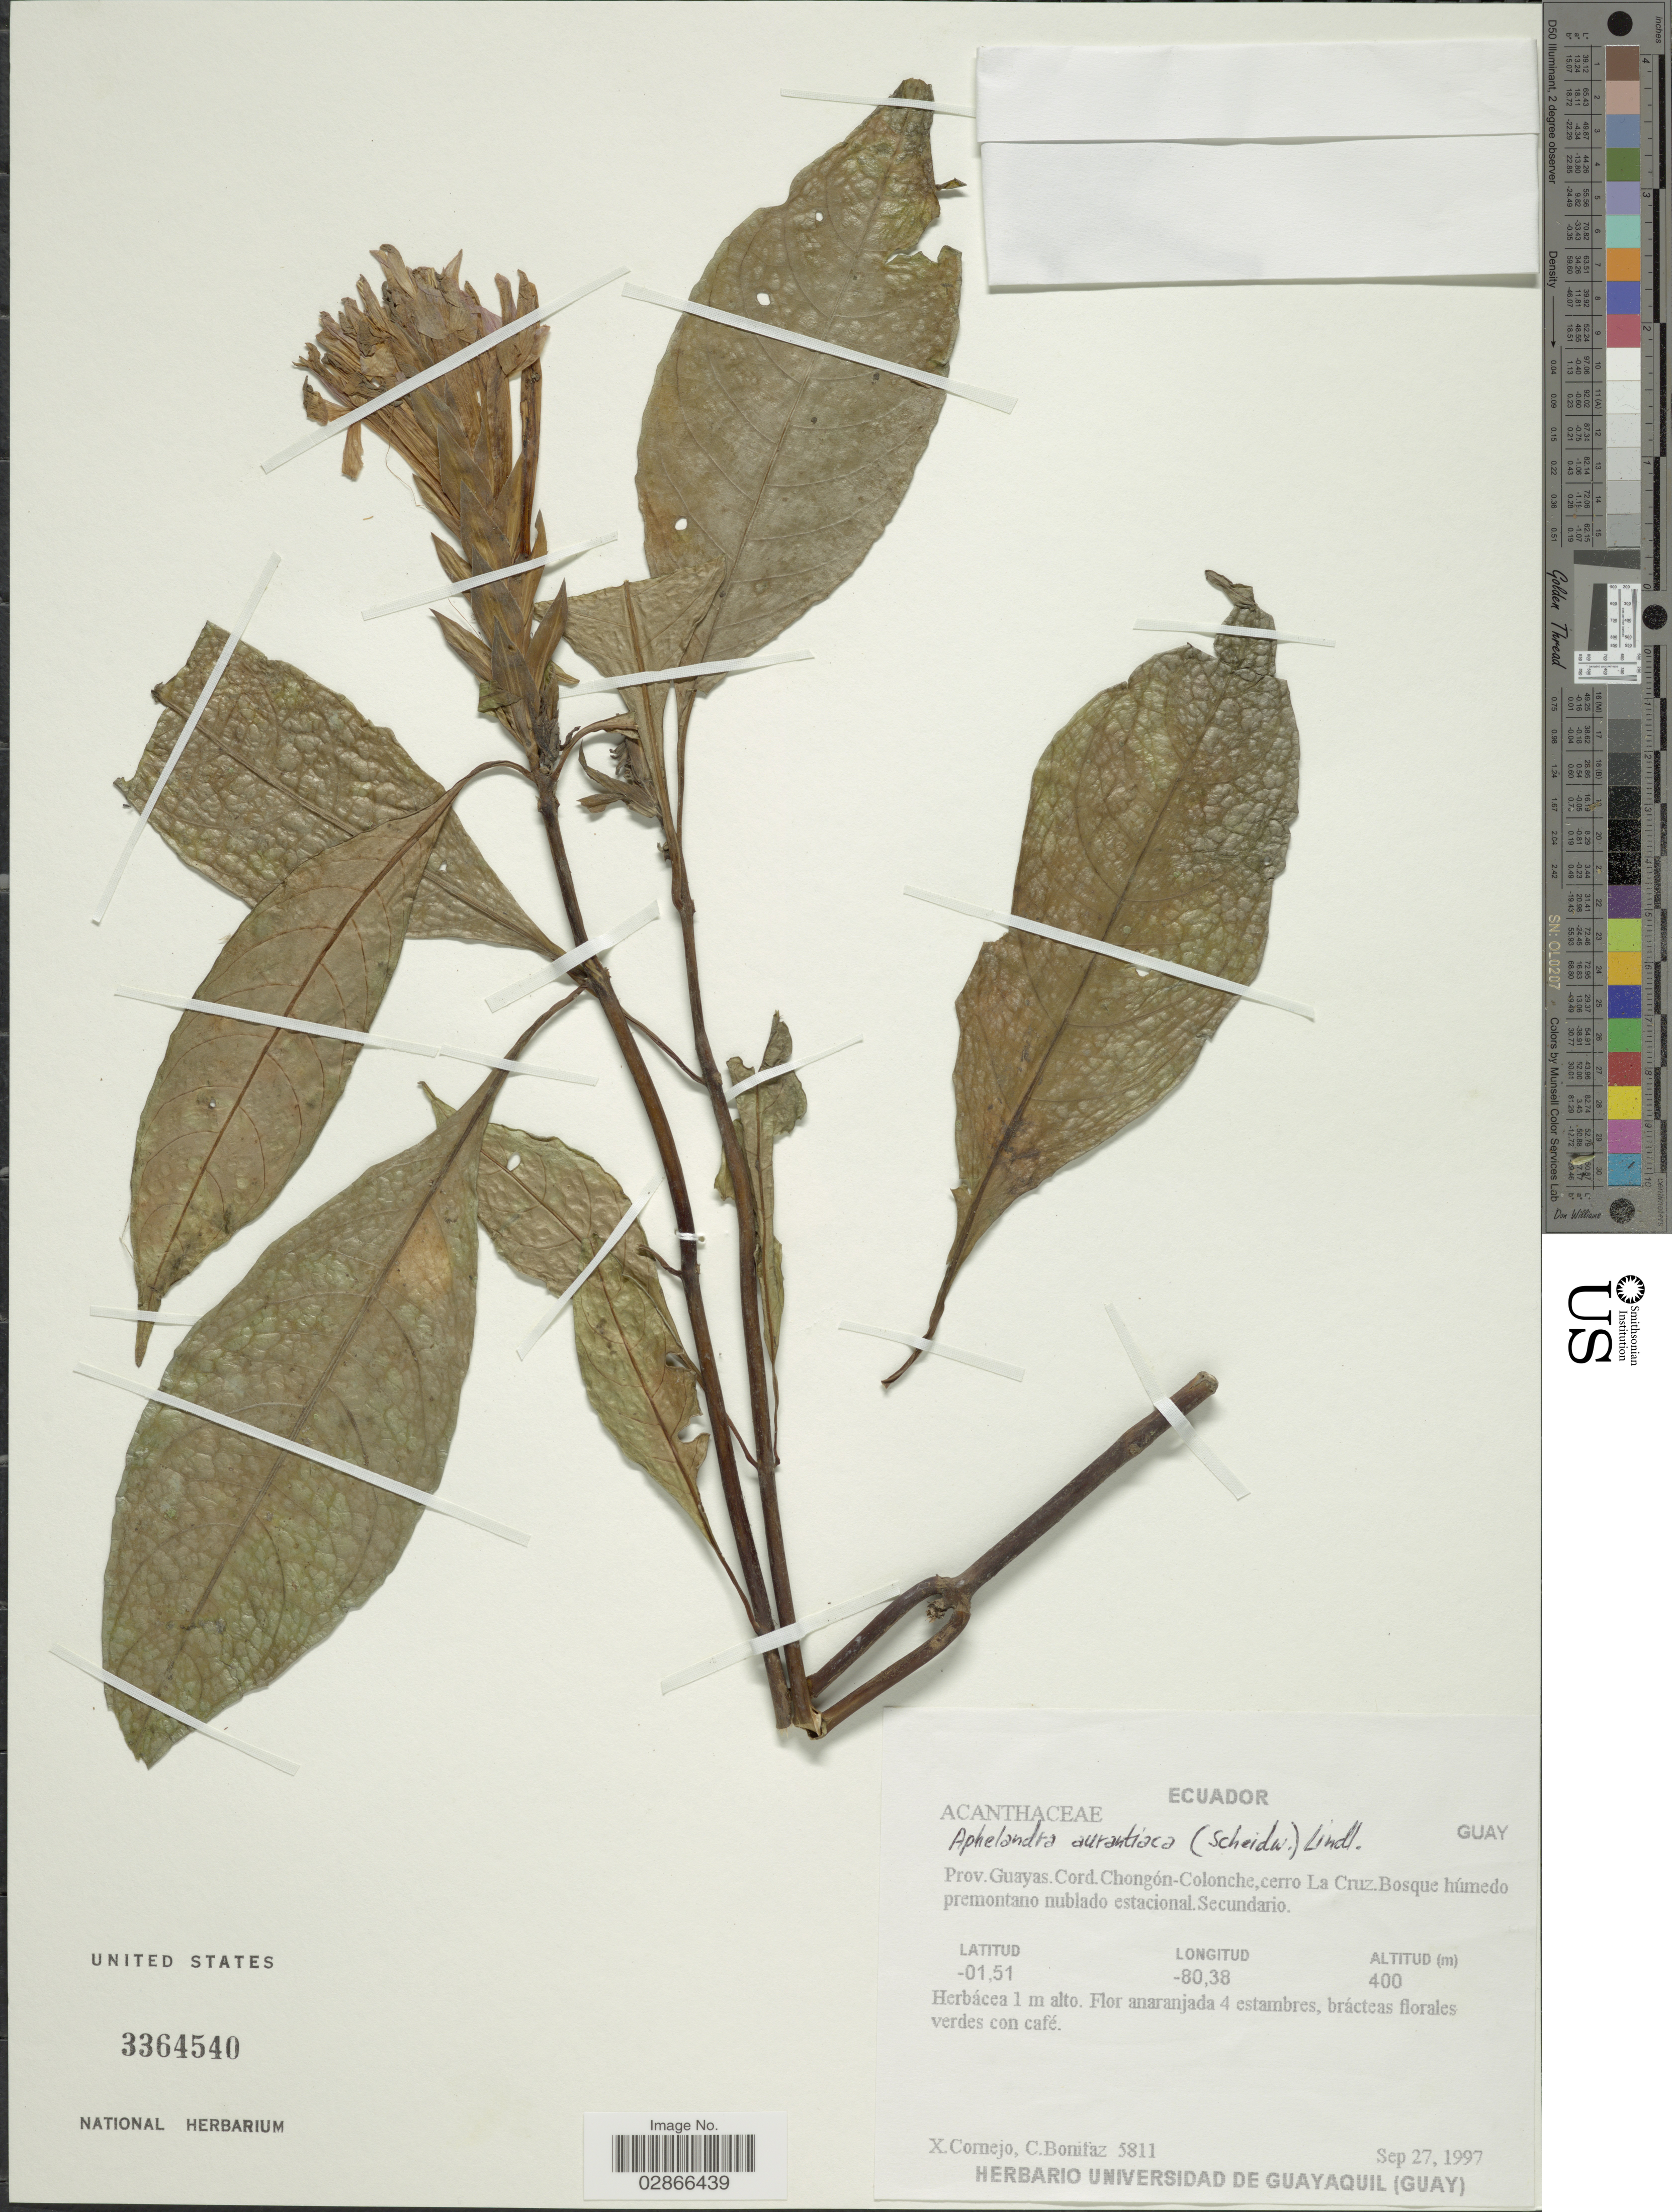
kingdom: Plantae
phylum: Tracheophyta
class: Magnoliopsida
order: Lamiales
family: Acanthaceae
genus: Aphelandra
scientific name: Aphelandra aurantiaca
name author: (Scheidw.) Lindl.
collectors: X. F. Cornejo & C. Bonitáz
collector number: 5811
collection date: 1997-09-27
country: Ecuador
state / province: Guayas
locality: Cord. Chongón-Colonche, cerro La Cruz.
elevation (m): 400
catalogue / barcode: US 3364540